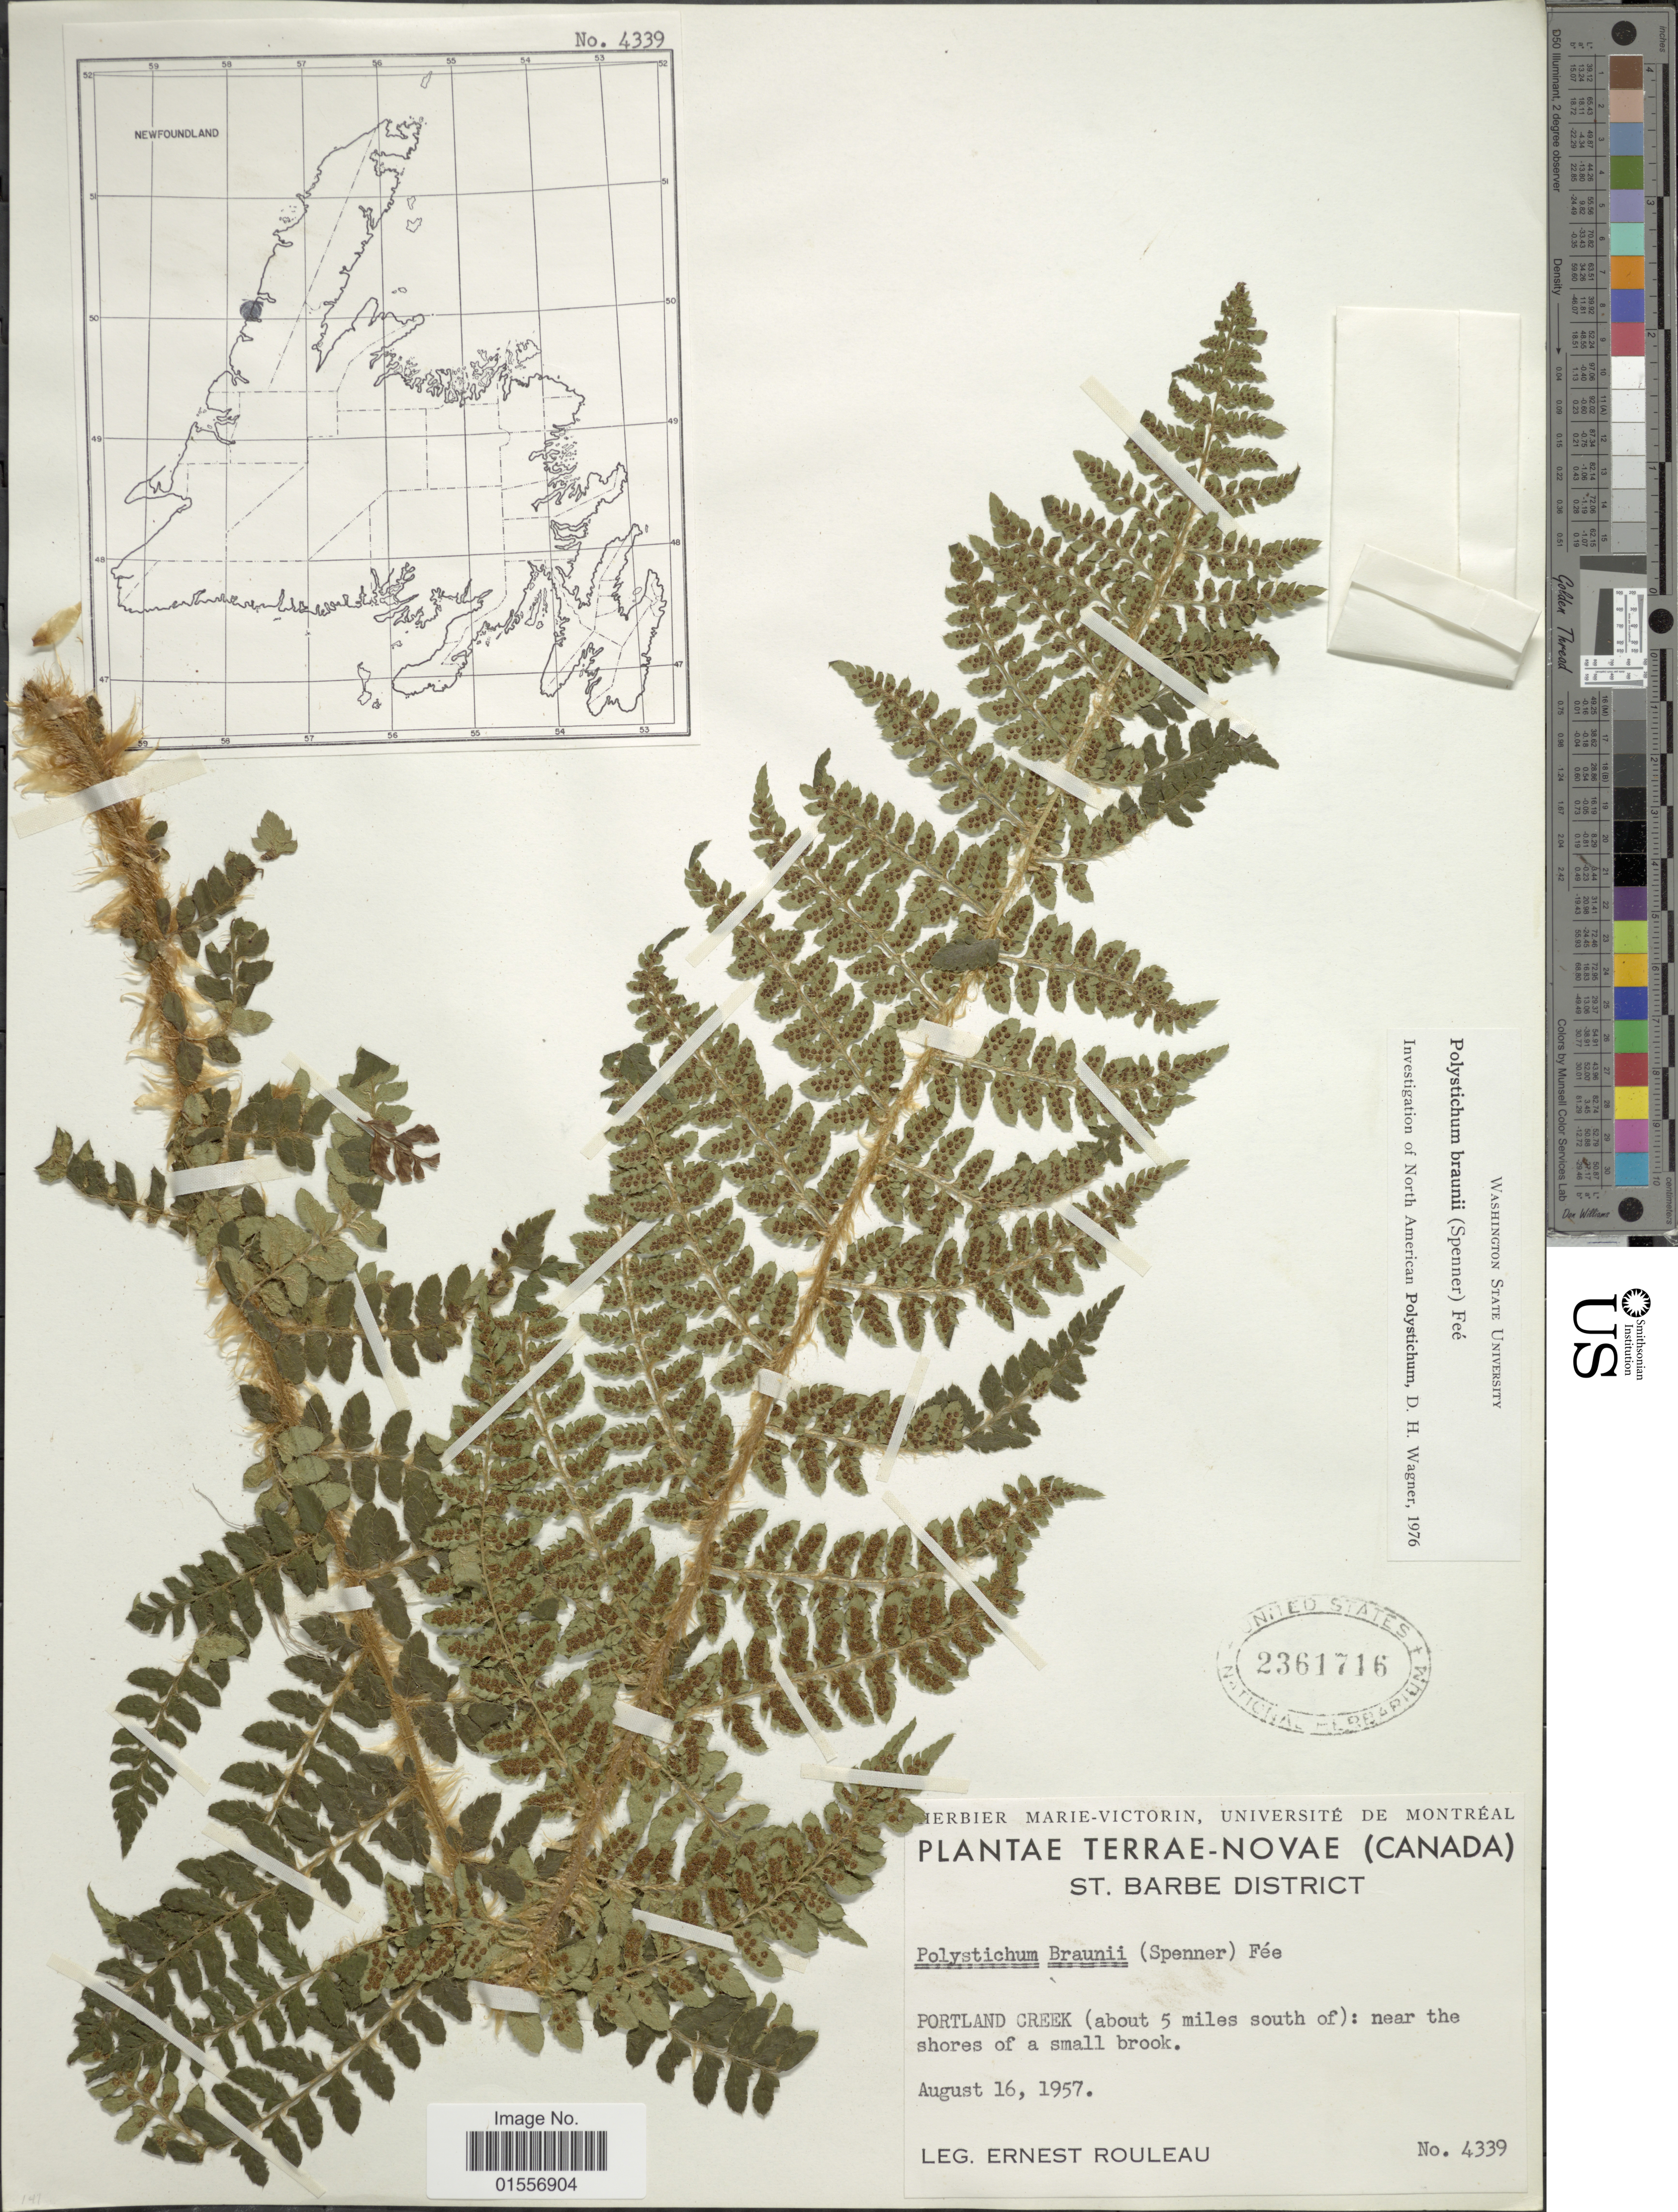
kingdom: Plantae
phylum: Tracheophyta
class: Polypodiopsida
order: Polypodiales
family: Dryopteridaceae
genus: Polystichum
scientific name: Polystichum braunii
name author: (Spenn.) Fée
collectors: J. Rouleau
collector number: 4339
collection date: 1957-08-16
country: Canada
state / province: Newfoundland and Labrador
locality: Terrae-Novae (Canada), St. Barbe District, Portland Creek ( about 5 miles south of) : near the shores of a small brook.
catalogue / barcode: US 2361716